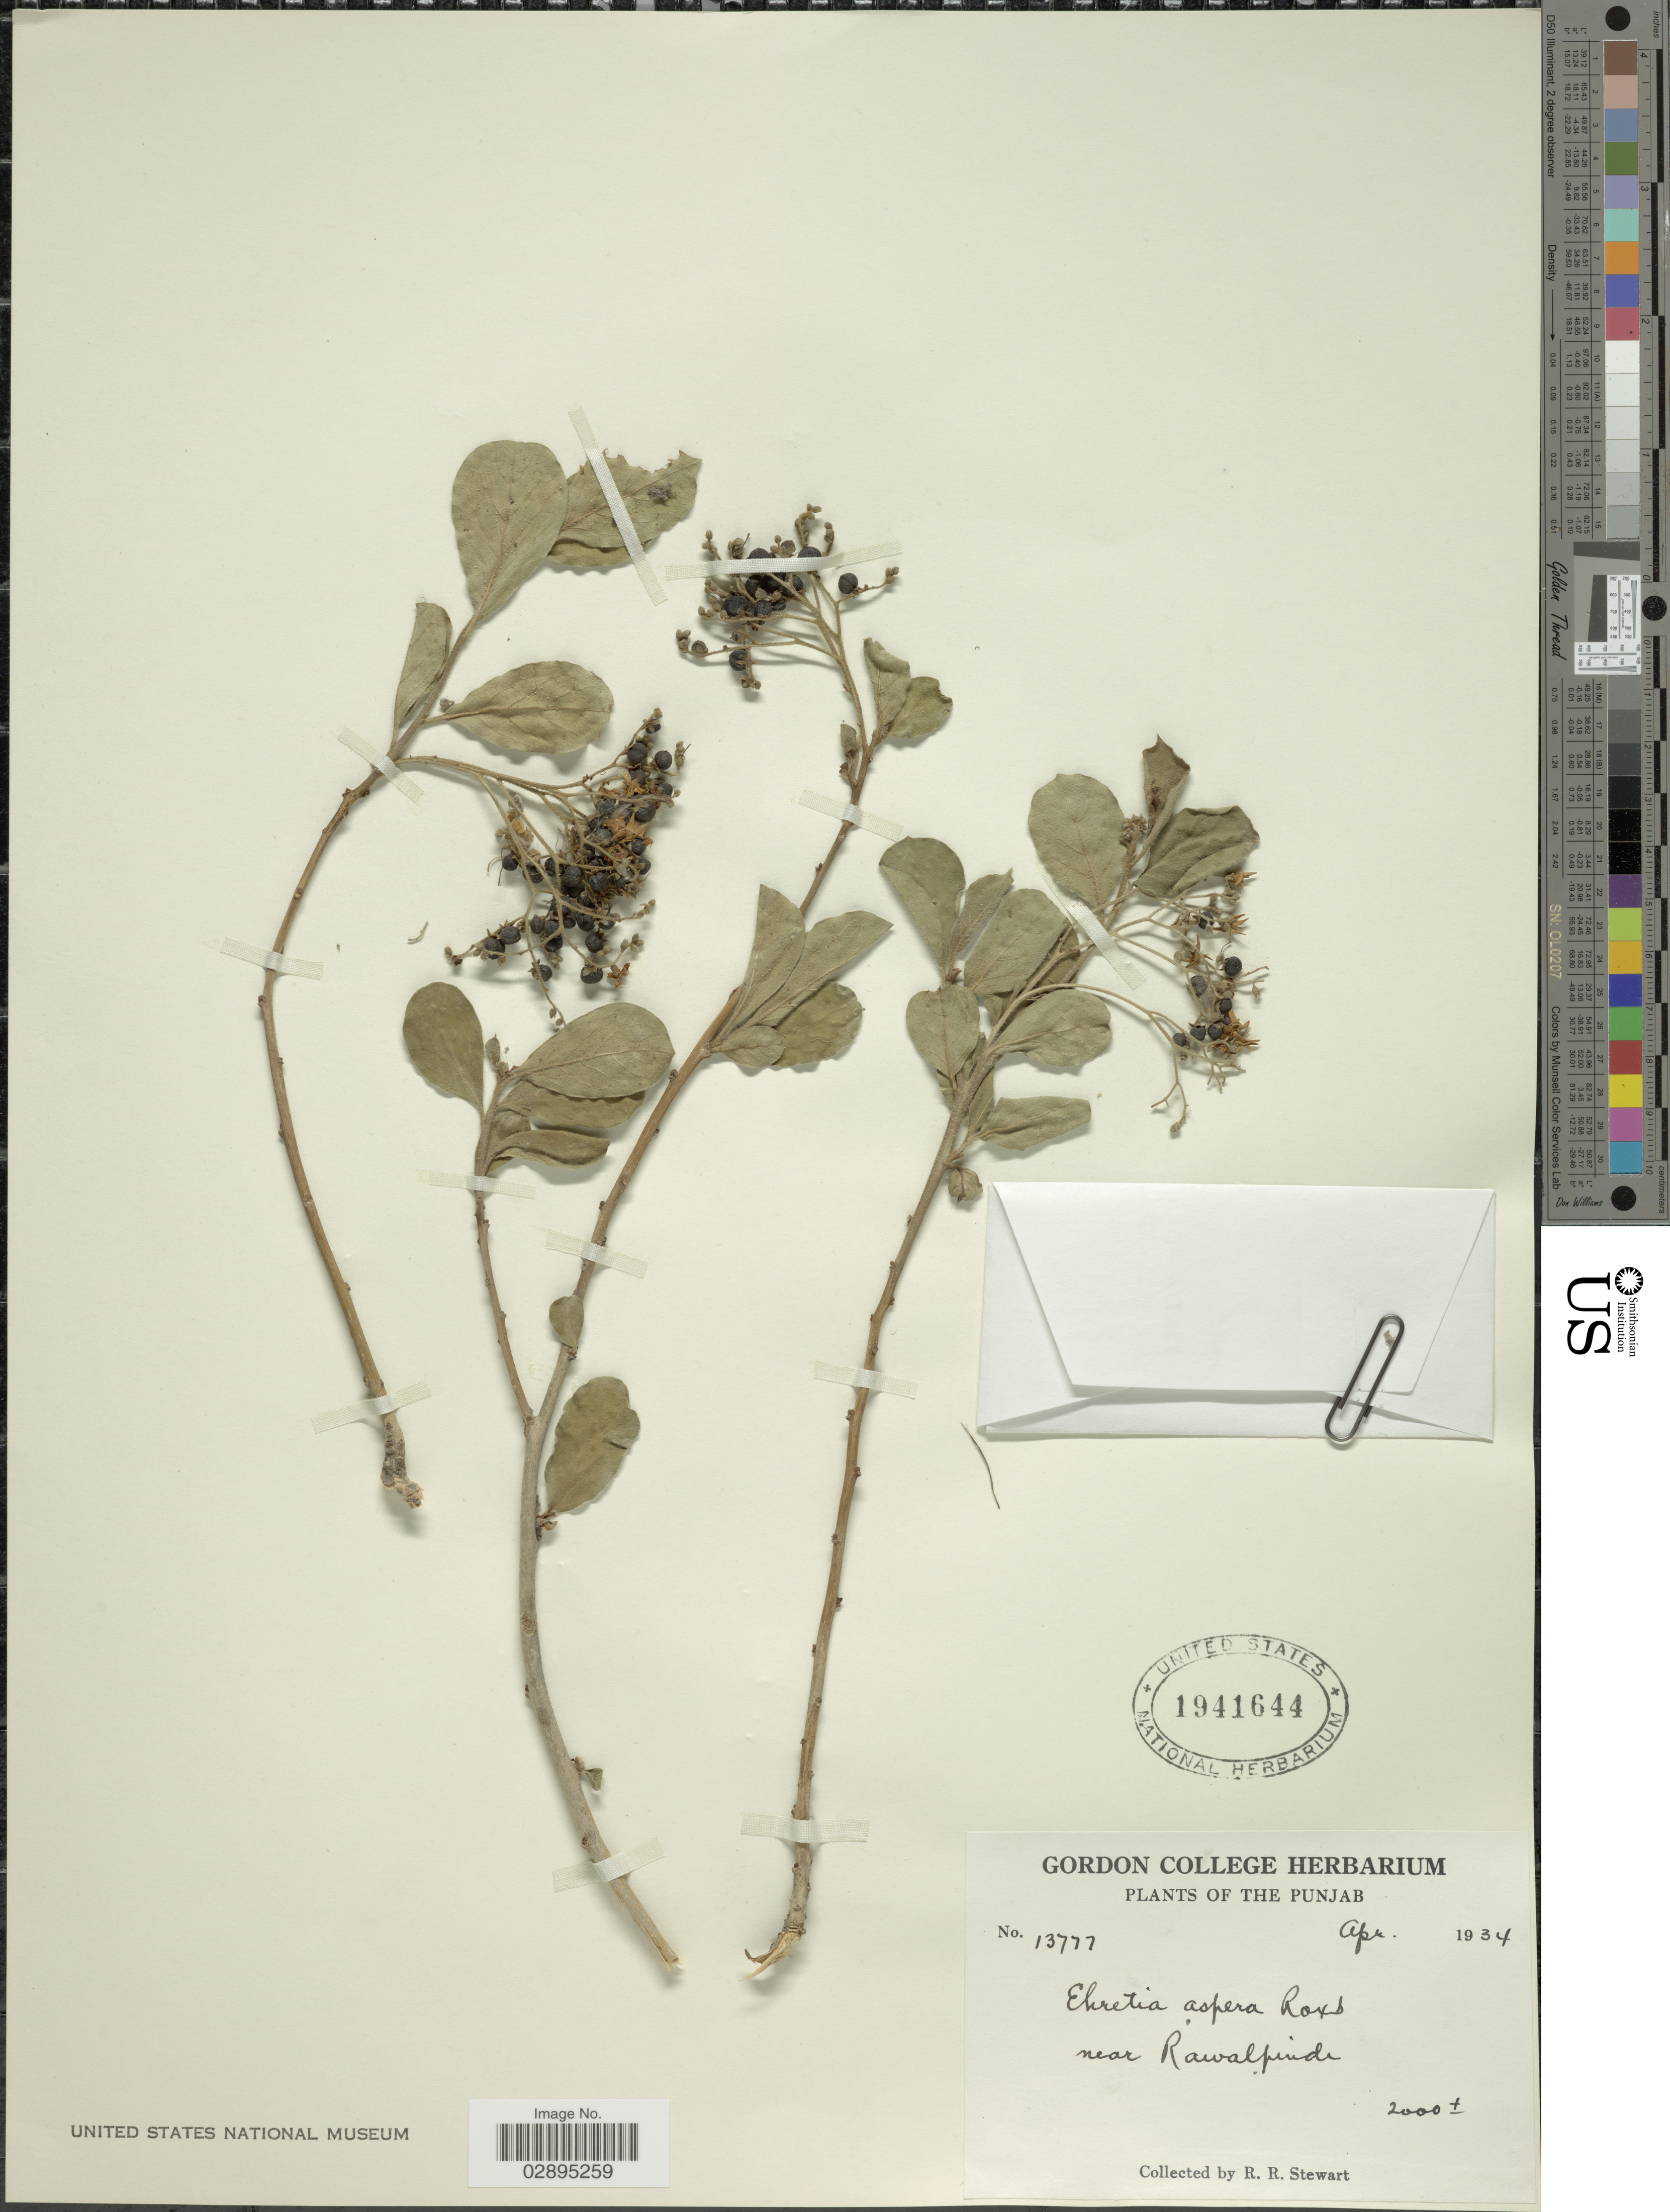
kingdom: Plantae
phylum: Tracheophyta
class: Magnoliopsida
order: Boraginales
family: Ehretiaceae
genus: Ehretia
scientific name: Ehretia aspera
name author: Willd.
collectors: R. Stewart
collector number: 13777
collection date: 1934-04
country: Pakistan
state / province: Punjab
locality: Near Rawalpindi.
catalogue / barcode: US 1941644